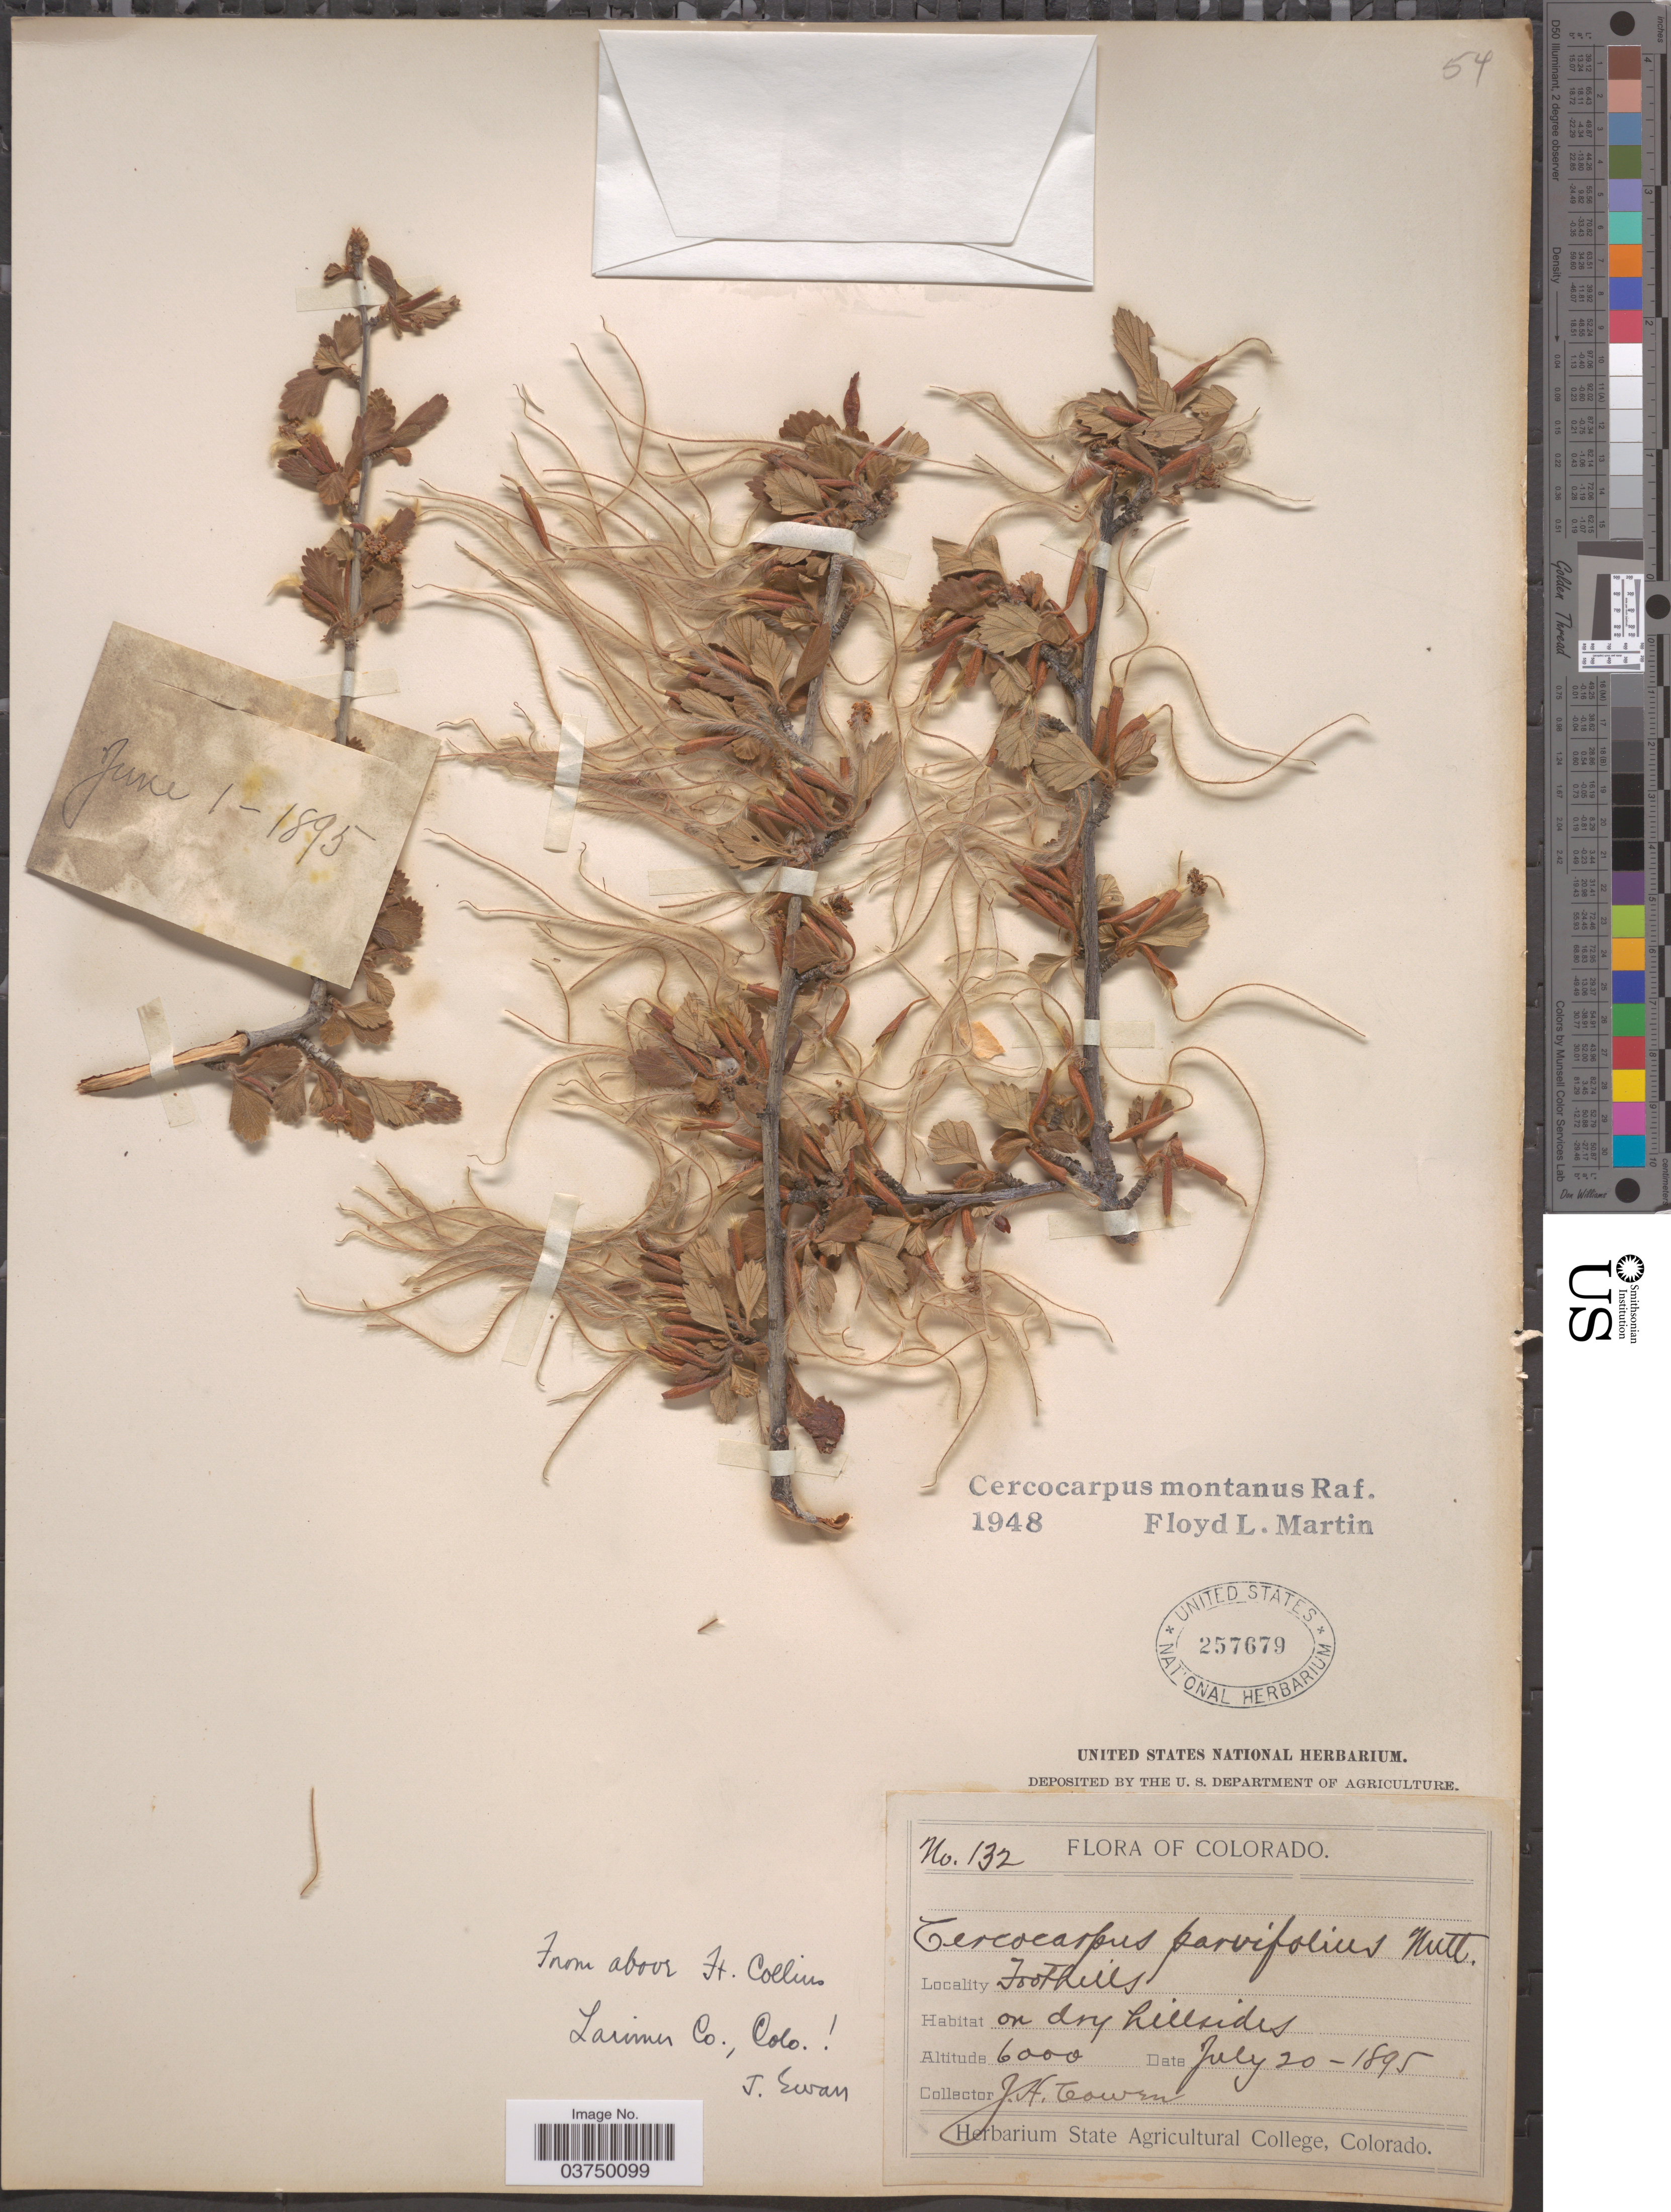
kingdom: Plantae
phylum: Tracheophyta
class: Magnoliopsida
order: Rosales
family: Rosaceae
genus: Cercocarpus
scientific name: Cercocarpus montanus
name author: Raf.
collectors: J. H. Cowen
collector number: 132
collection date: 1895-07-20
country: United States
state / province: Colorado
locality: Foothills. Above Ft. Collins. Larimer Co.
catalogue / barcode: US 257679